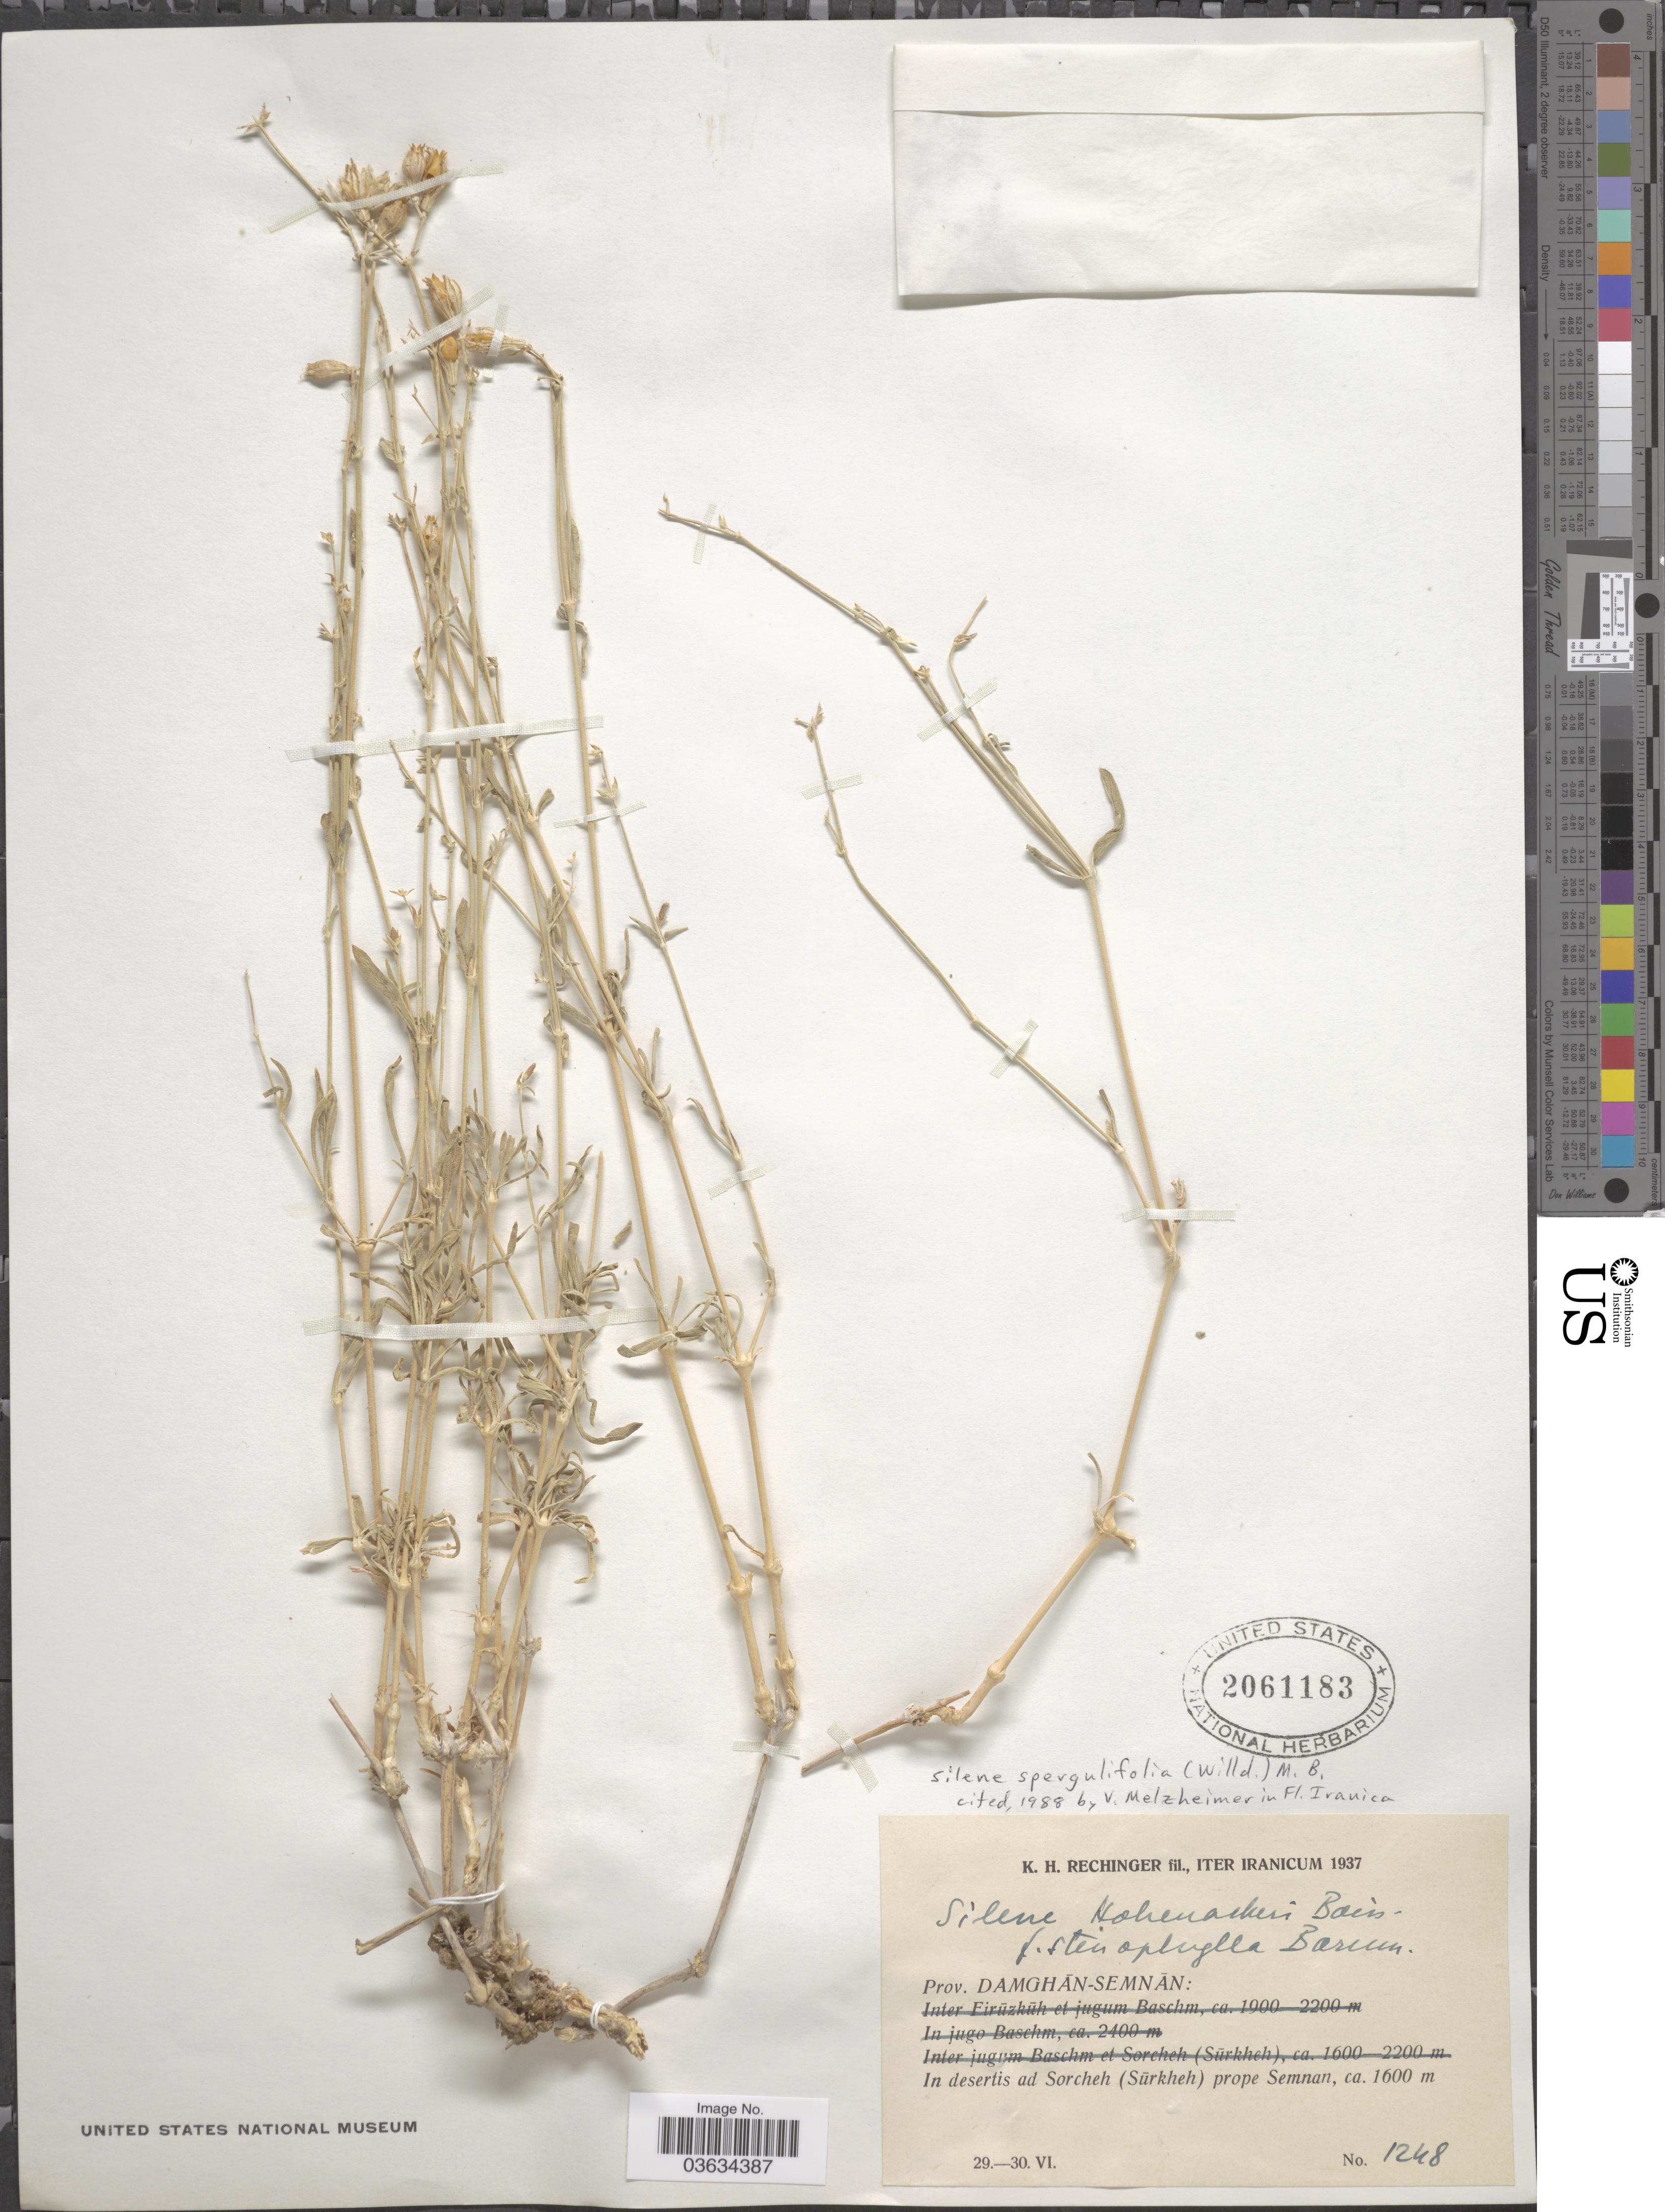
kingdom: Plantae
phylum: Tracheophyta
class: Magnoliopsida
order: Caryophyllales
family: Caryophyllaceae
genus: Silene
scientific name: Silene spergulifolia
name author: (Willd.) M. Bieb.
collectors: K. H. Rechinger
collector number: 1248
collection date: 1937-06-29/1937-06-30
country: Iran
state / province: Semnan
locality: Iter Iranicum. Prov. Damghān-Semnān: In desertis ad Sorcheh (Sūrkheh) prope Semnan.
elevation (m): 1600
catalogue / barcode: US 2061183